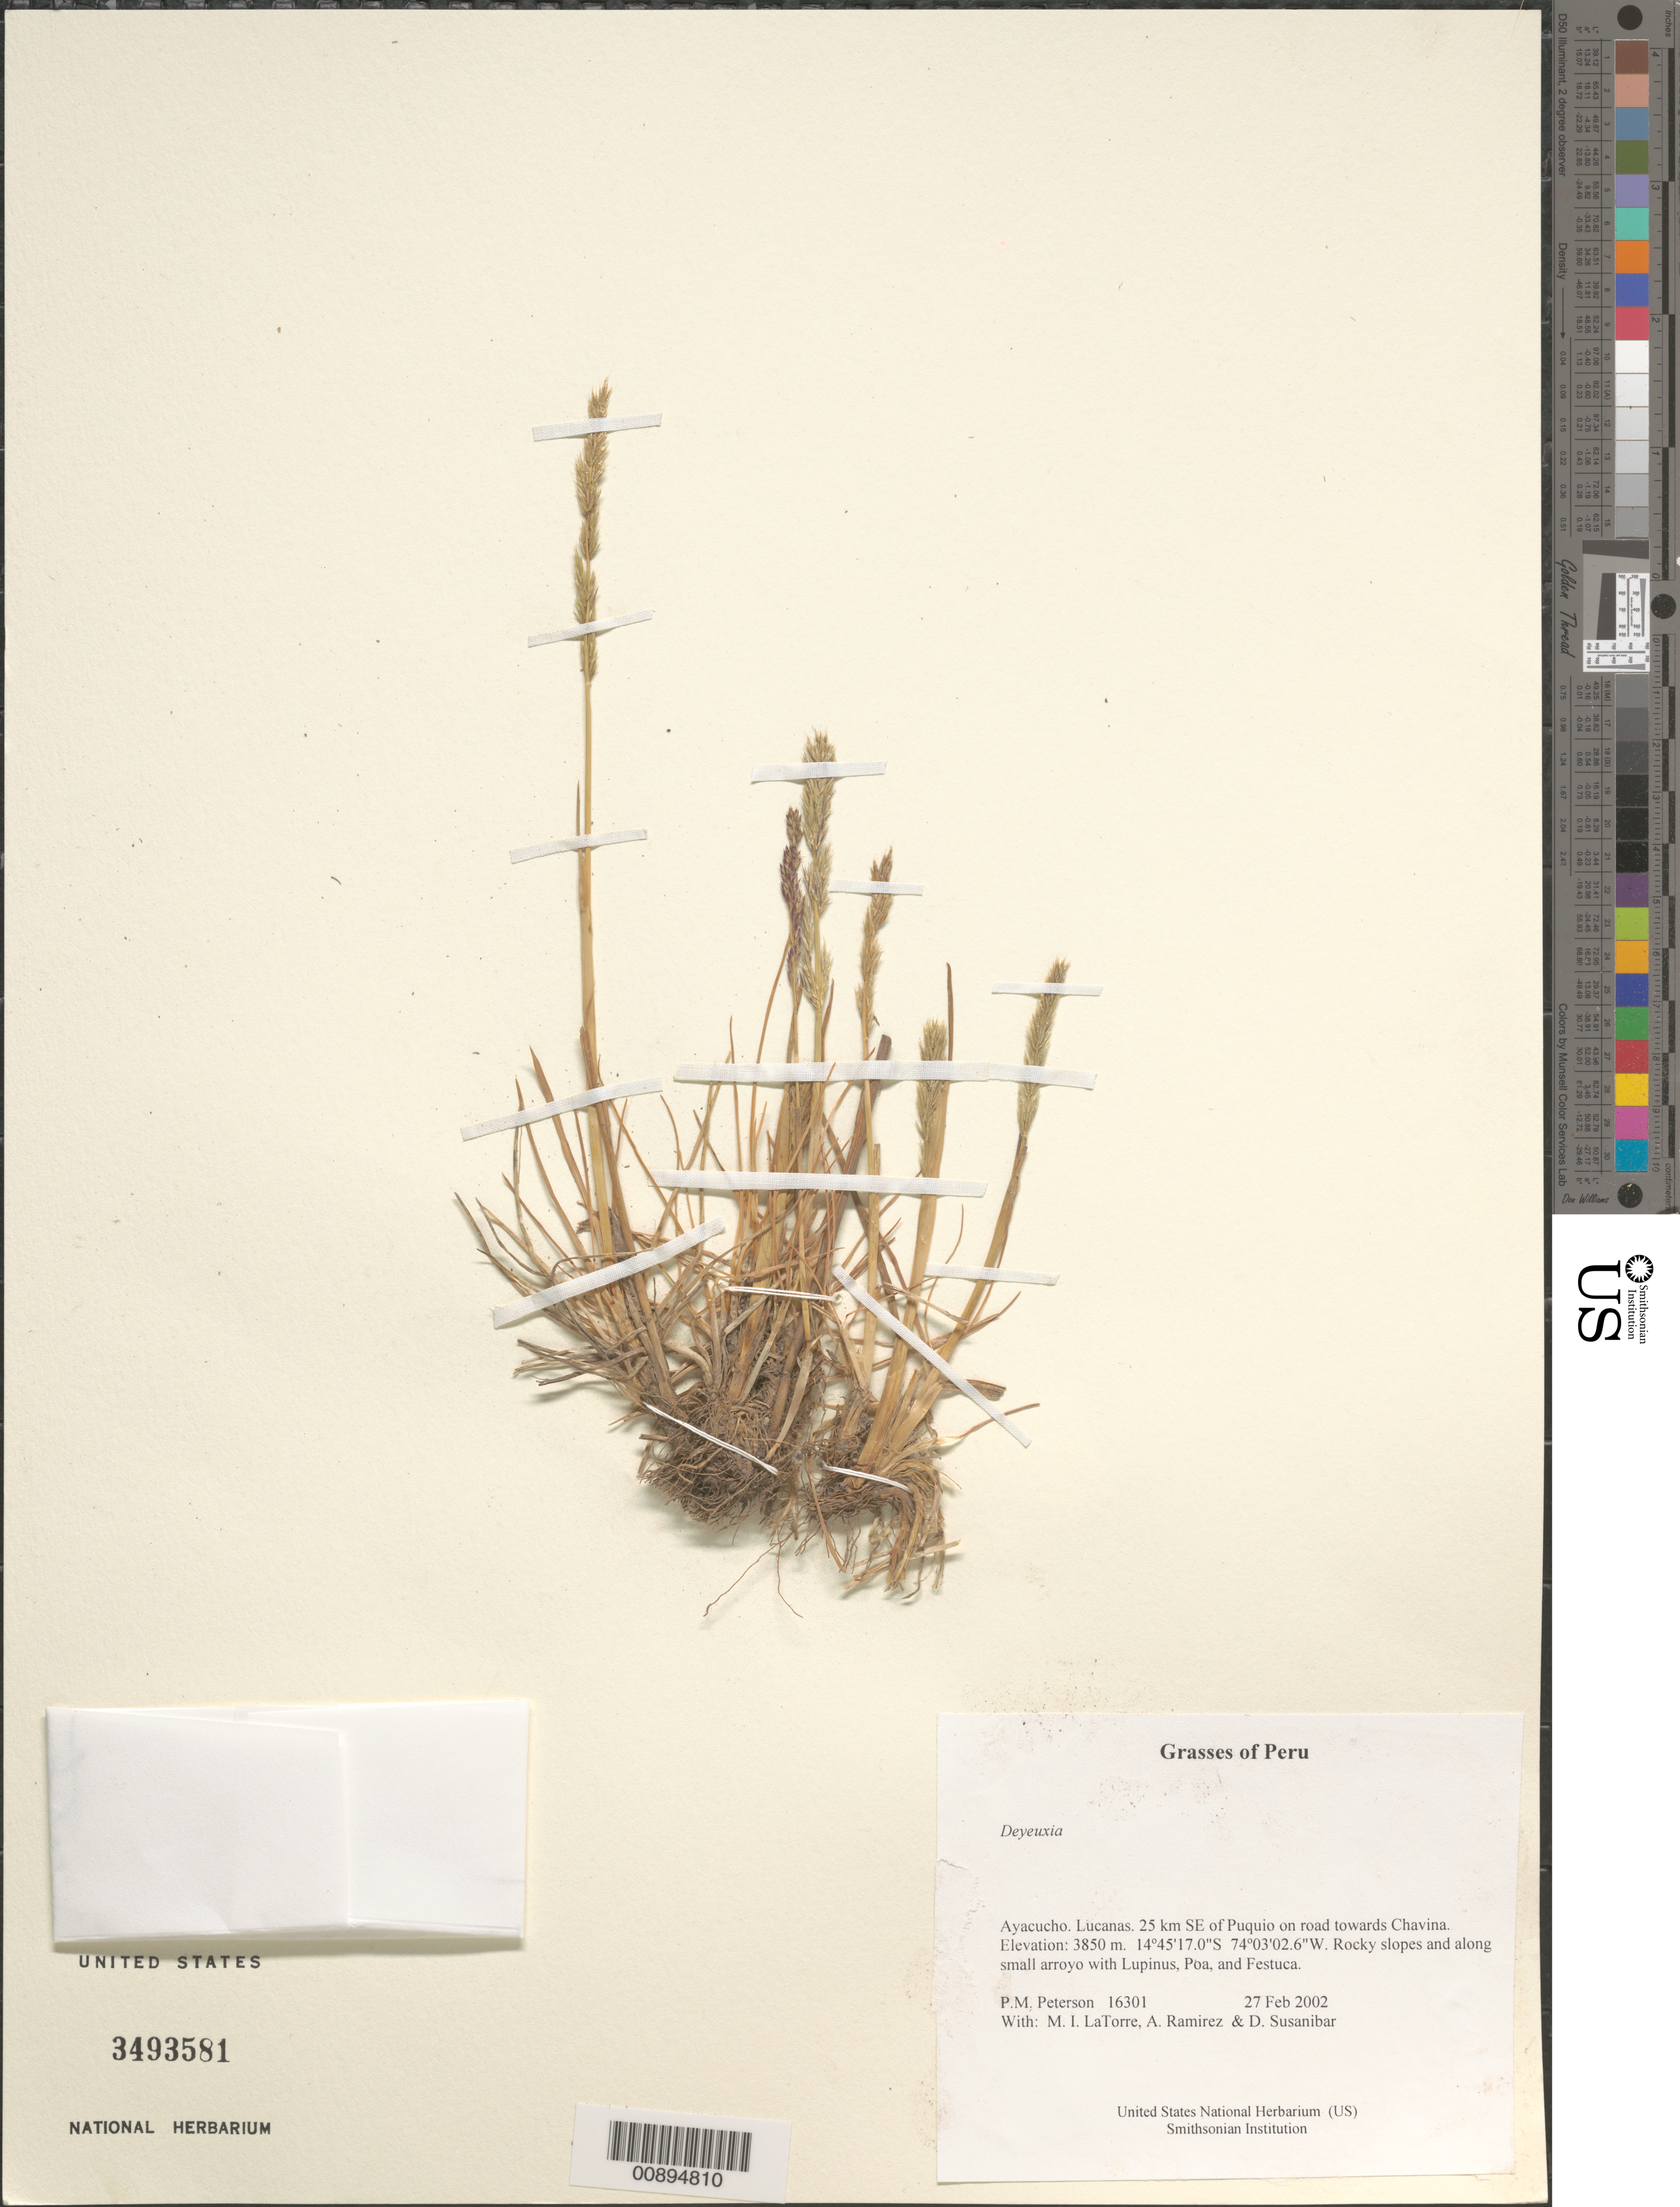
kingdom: Plantae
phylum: Tracheophyta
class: Liliopsida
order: Poales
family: Poaceae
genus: Calamagrostis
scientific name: Calamagrostis sp.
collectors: P. M. Peterson, M. I. La Torre, A. Ramírez & D. Susanibar Cruz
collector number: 16301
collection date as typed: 27 Feb 2002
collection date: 2002-02-27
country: Peru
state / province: Ayacucho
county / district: Lucanas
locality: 25 km SE of Puquio on road towards Chavina.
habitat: Rocky slopes and along small arroyo with ~Lupinus, Poa, and Festuca~.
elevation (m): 3850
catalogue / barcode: US 3493581